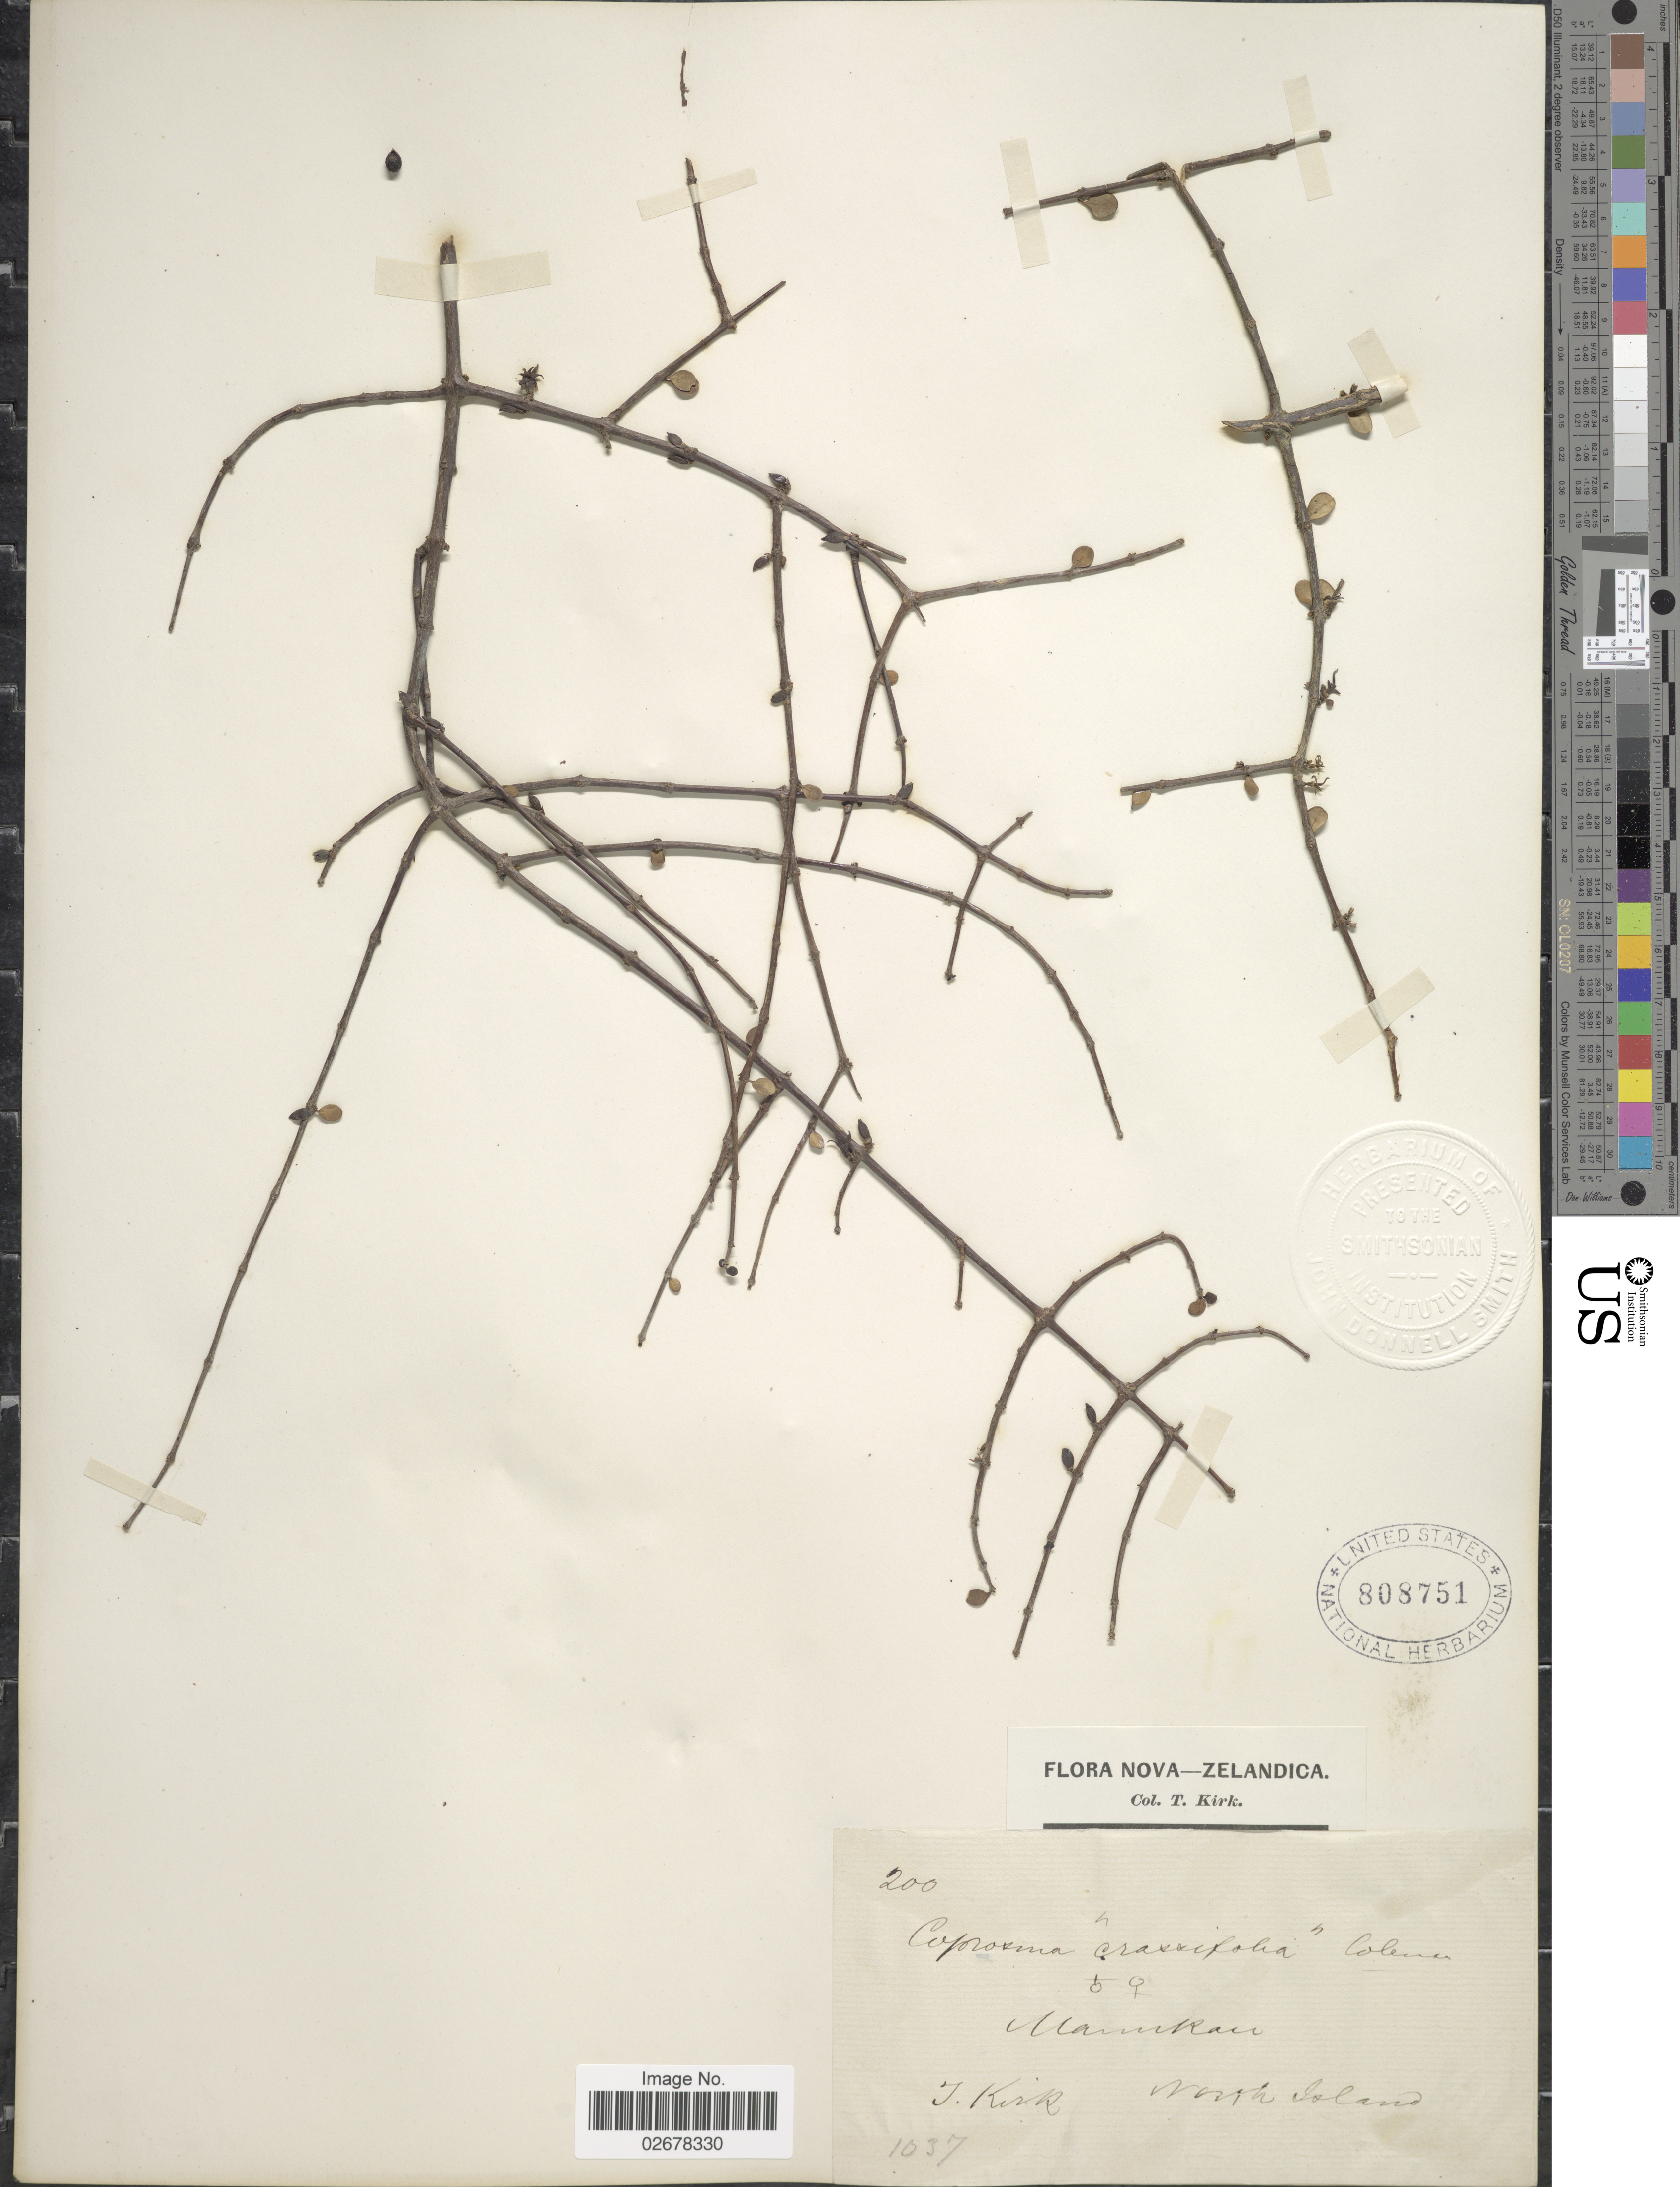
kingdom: Plantae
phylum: Tracheophyta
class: Magnoliopsida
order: Gentianales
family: Rubiaceae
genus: Coprosma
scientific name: Coprosma crassifolia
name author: Colenso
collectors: T. Kirk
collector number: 1037/200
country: New Zealand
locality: Nova-Zelandica, Manukau, North Island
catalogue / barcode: US 808751